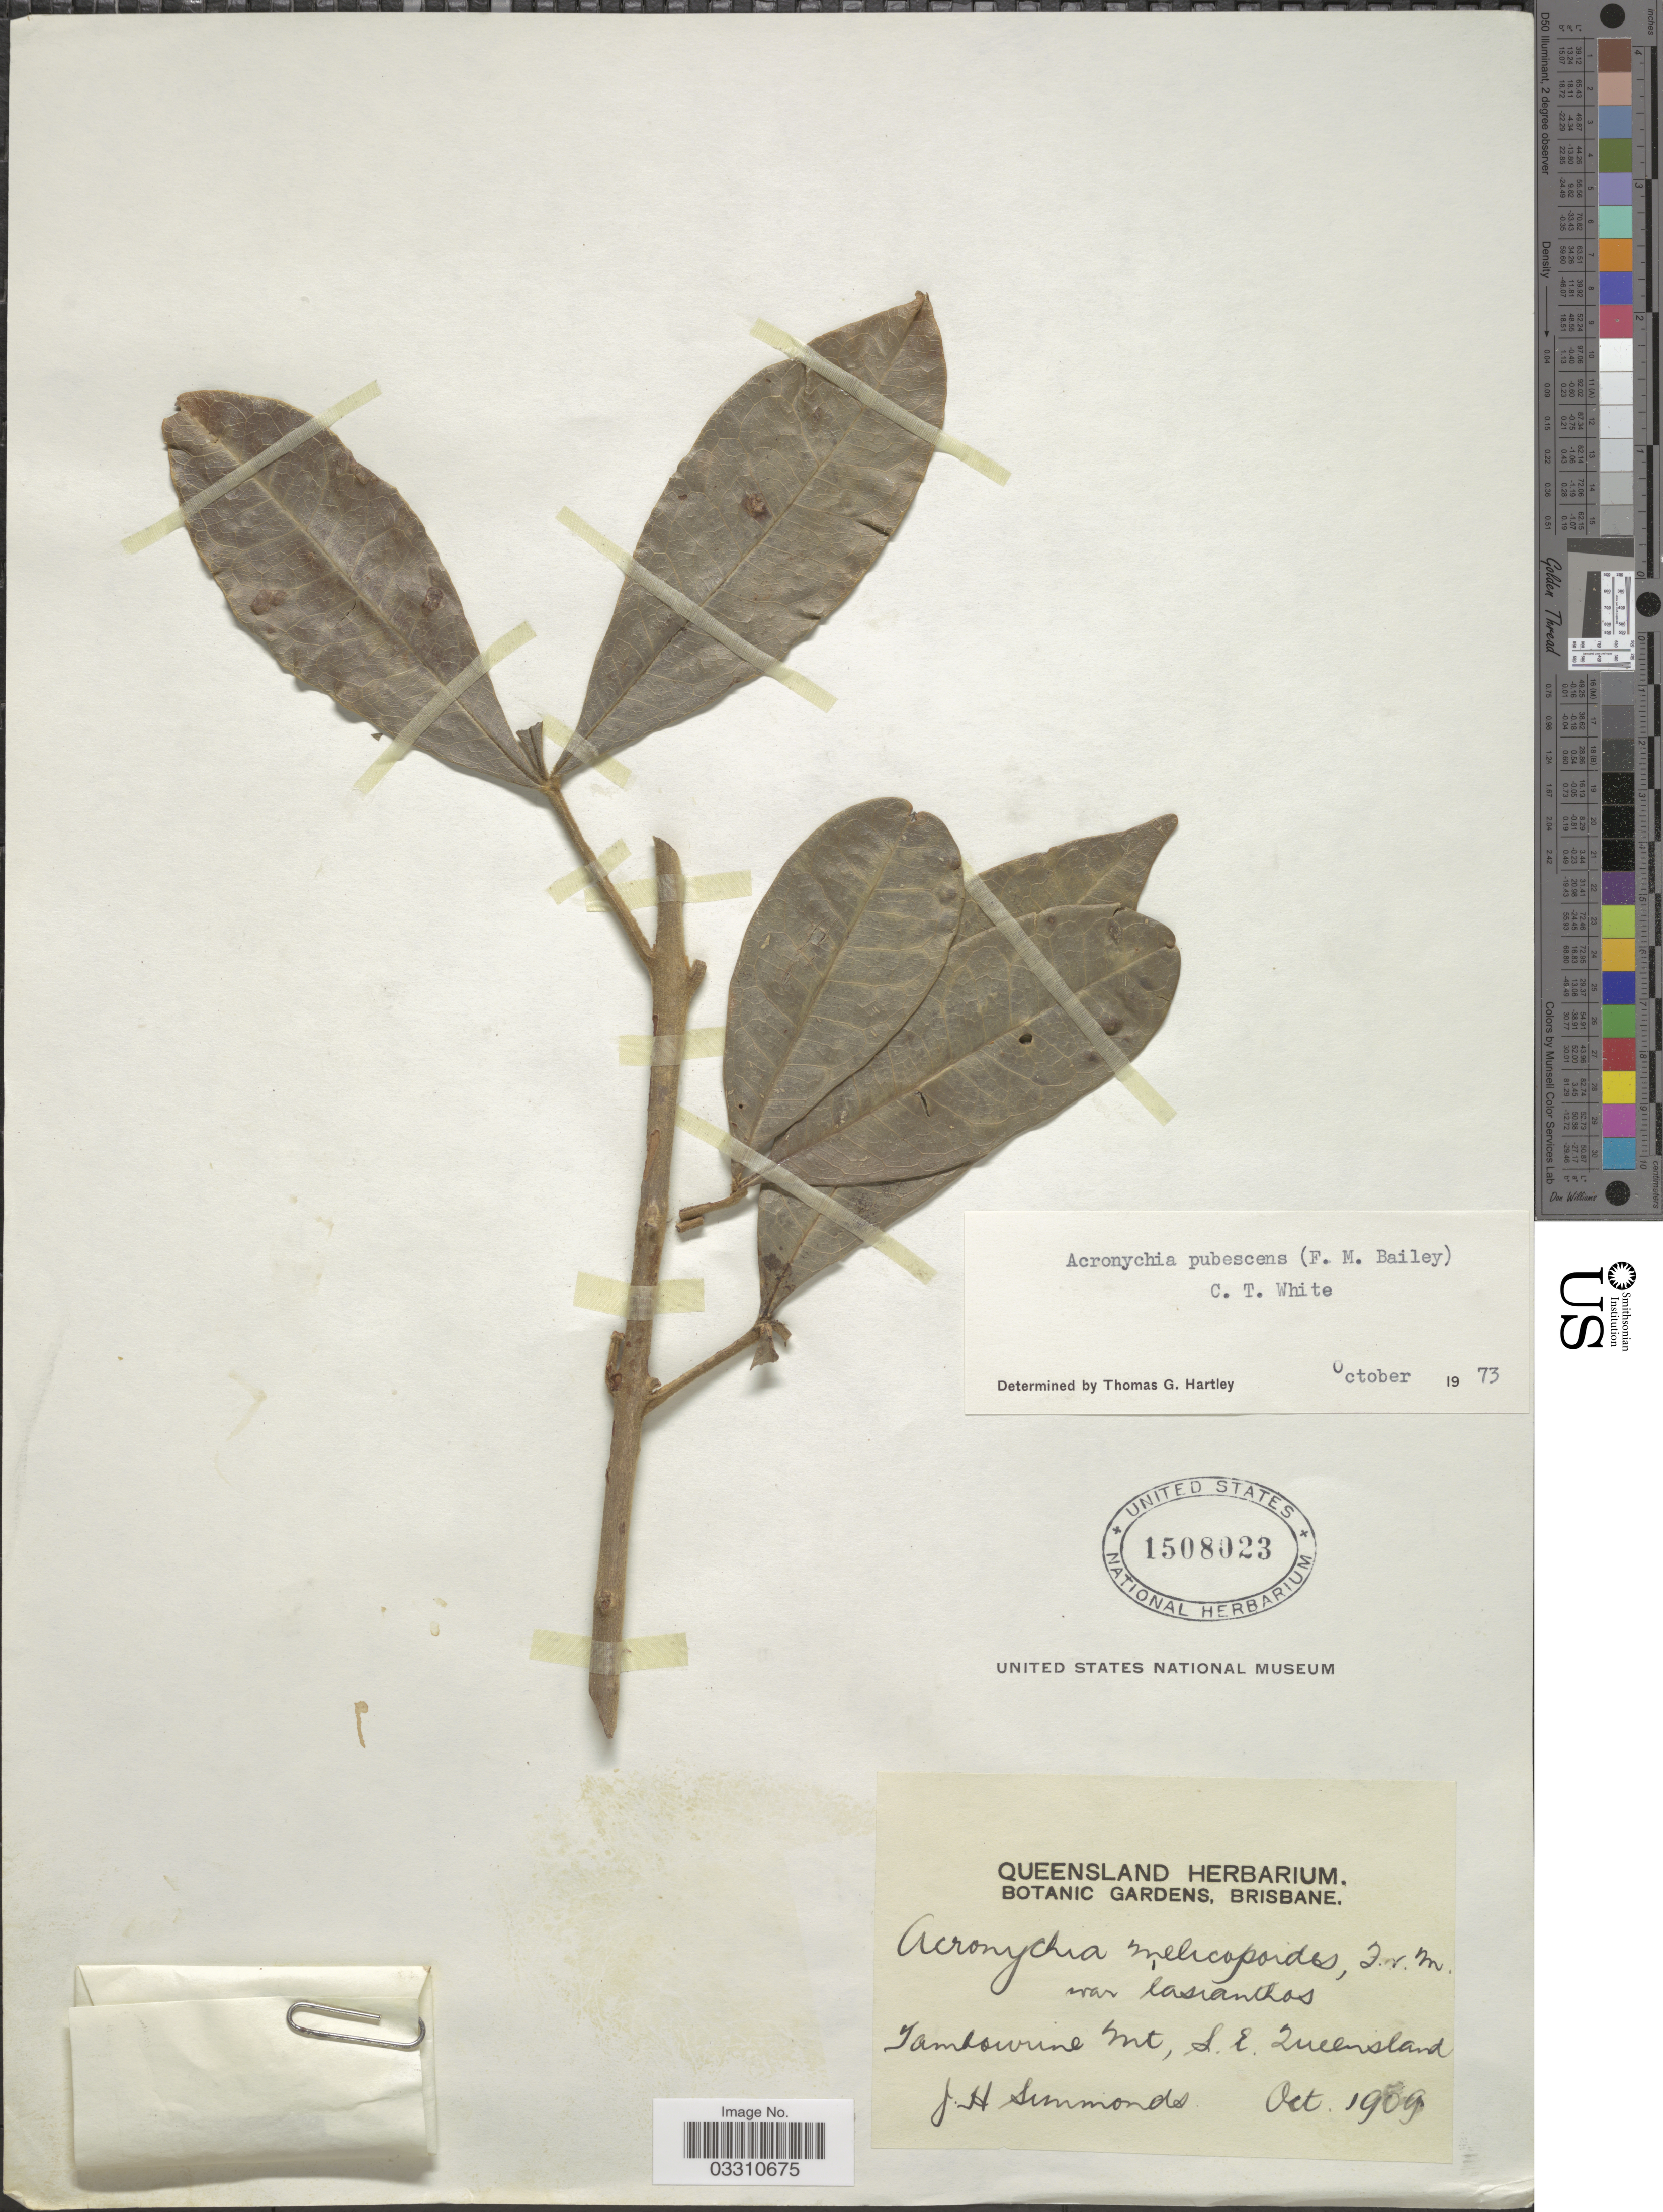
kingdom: Plantae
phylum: Tracheophyta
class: Magnoliopsida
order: Sapindales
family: Rutaceae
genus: Maclurodendron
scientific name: Maclurodendron pubescens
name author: T.G. Hartley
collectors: J. Simmonds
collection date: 1969-10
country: Australia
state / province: Queensland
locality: Tamborine Mt., S.E. Queensland.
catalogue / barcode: US 1508023